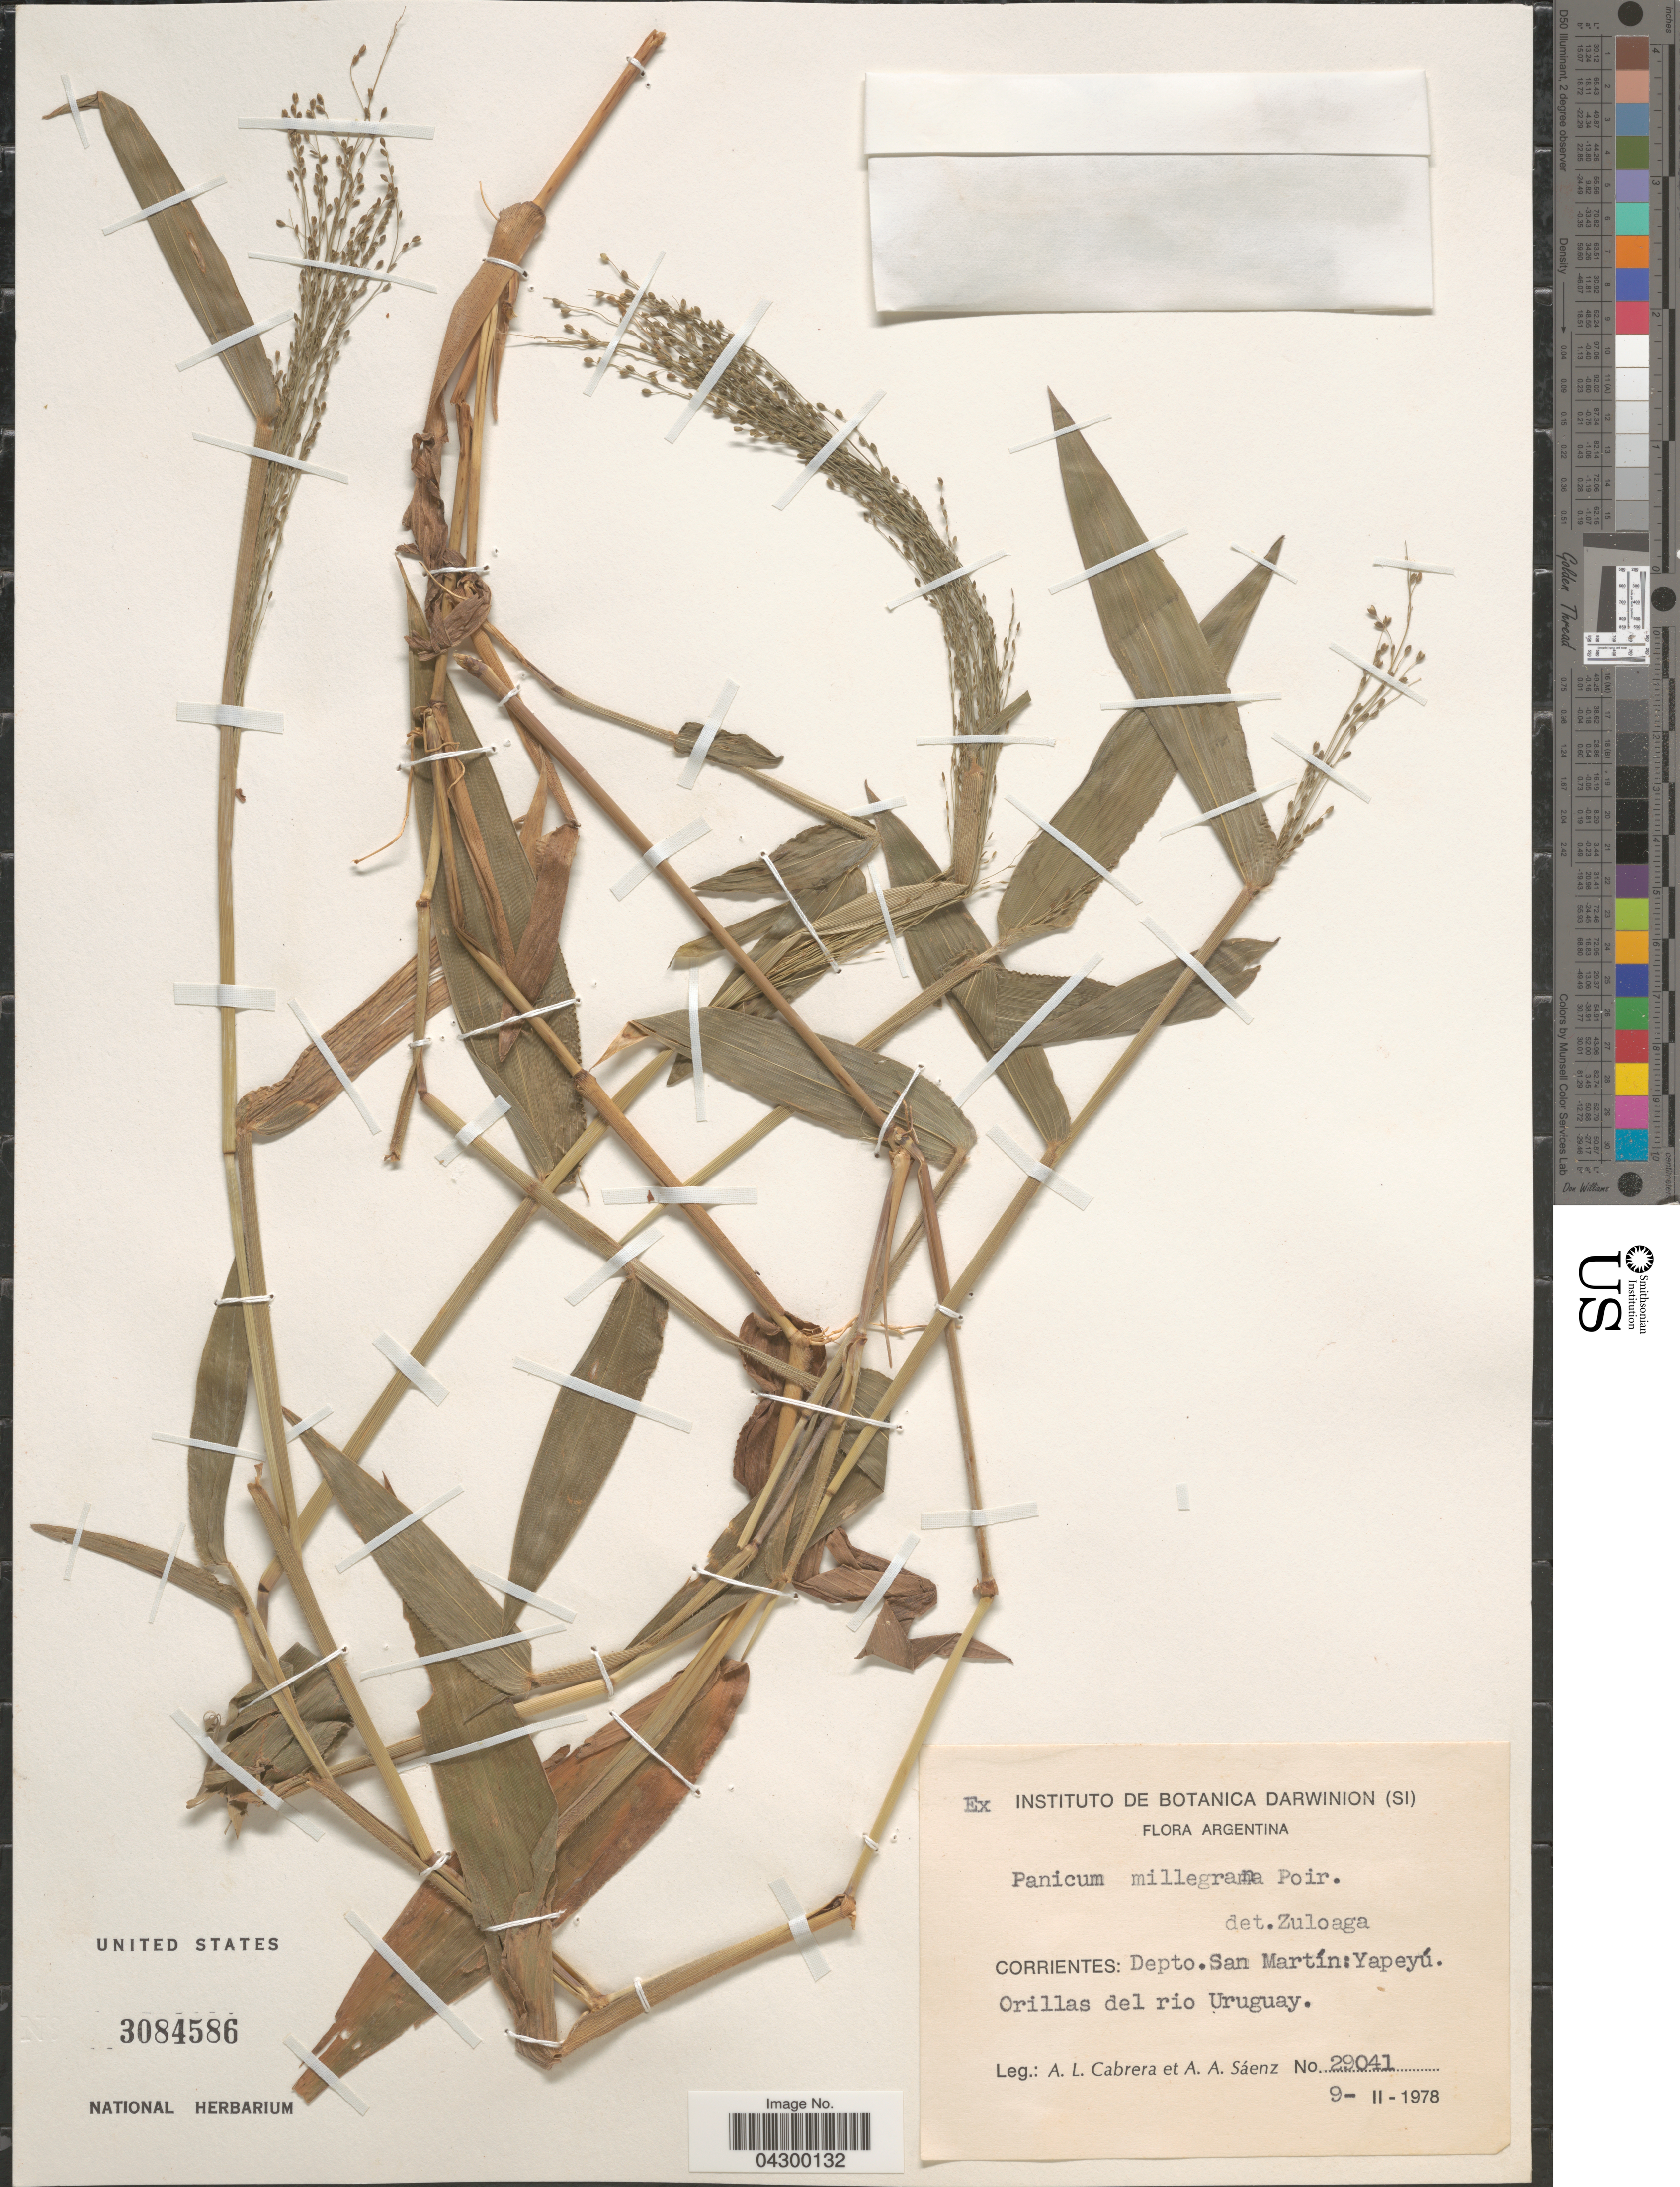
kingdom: Plantae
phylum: Tracheophyta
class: Liliopsida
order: Poales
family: Poaceae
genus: Panicum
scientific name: Panicum millegrana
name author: Poir.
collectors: A. L. Cabrera & A. A. Saenz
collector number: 29041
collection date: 1978-02-09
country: Argentina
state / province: Corrientes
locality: Depto. San Martín: Yapeyú. Orillas del rio Uruguay.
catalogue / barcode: US 3084586